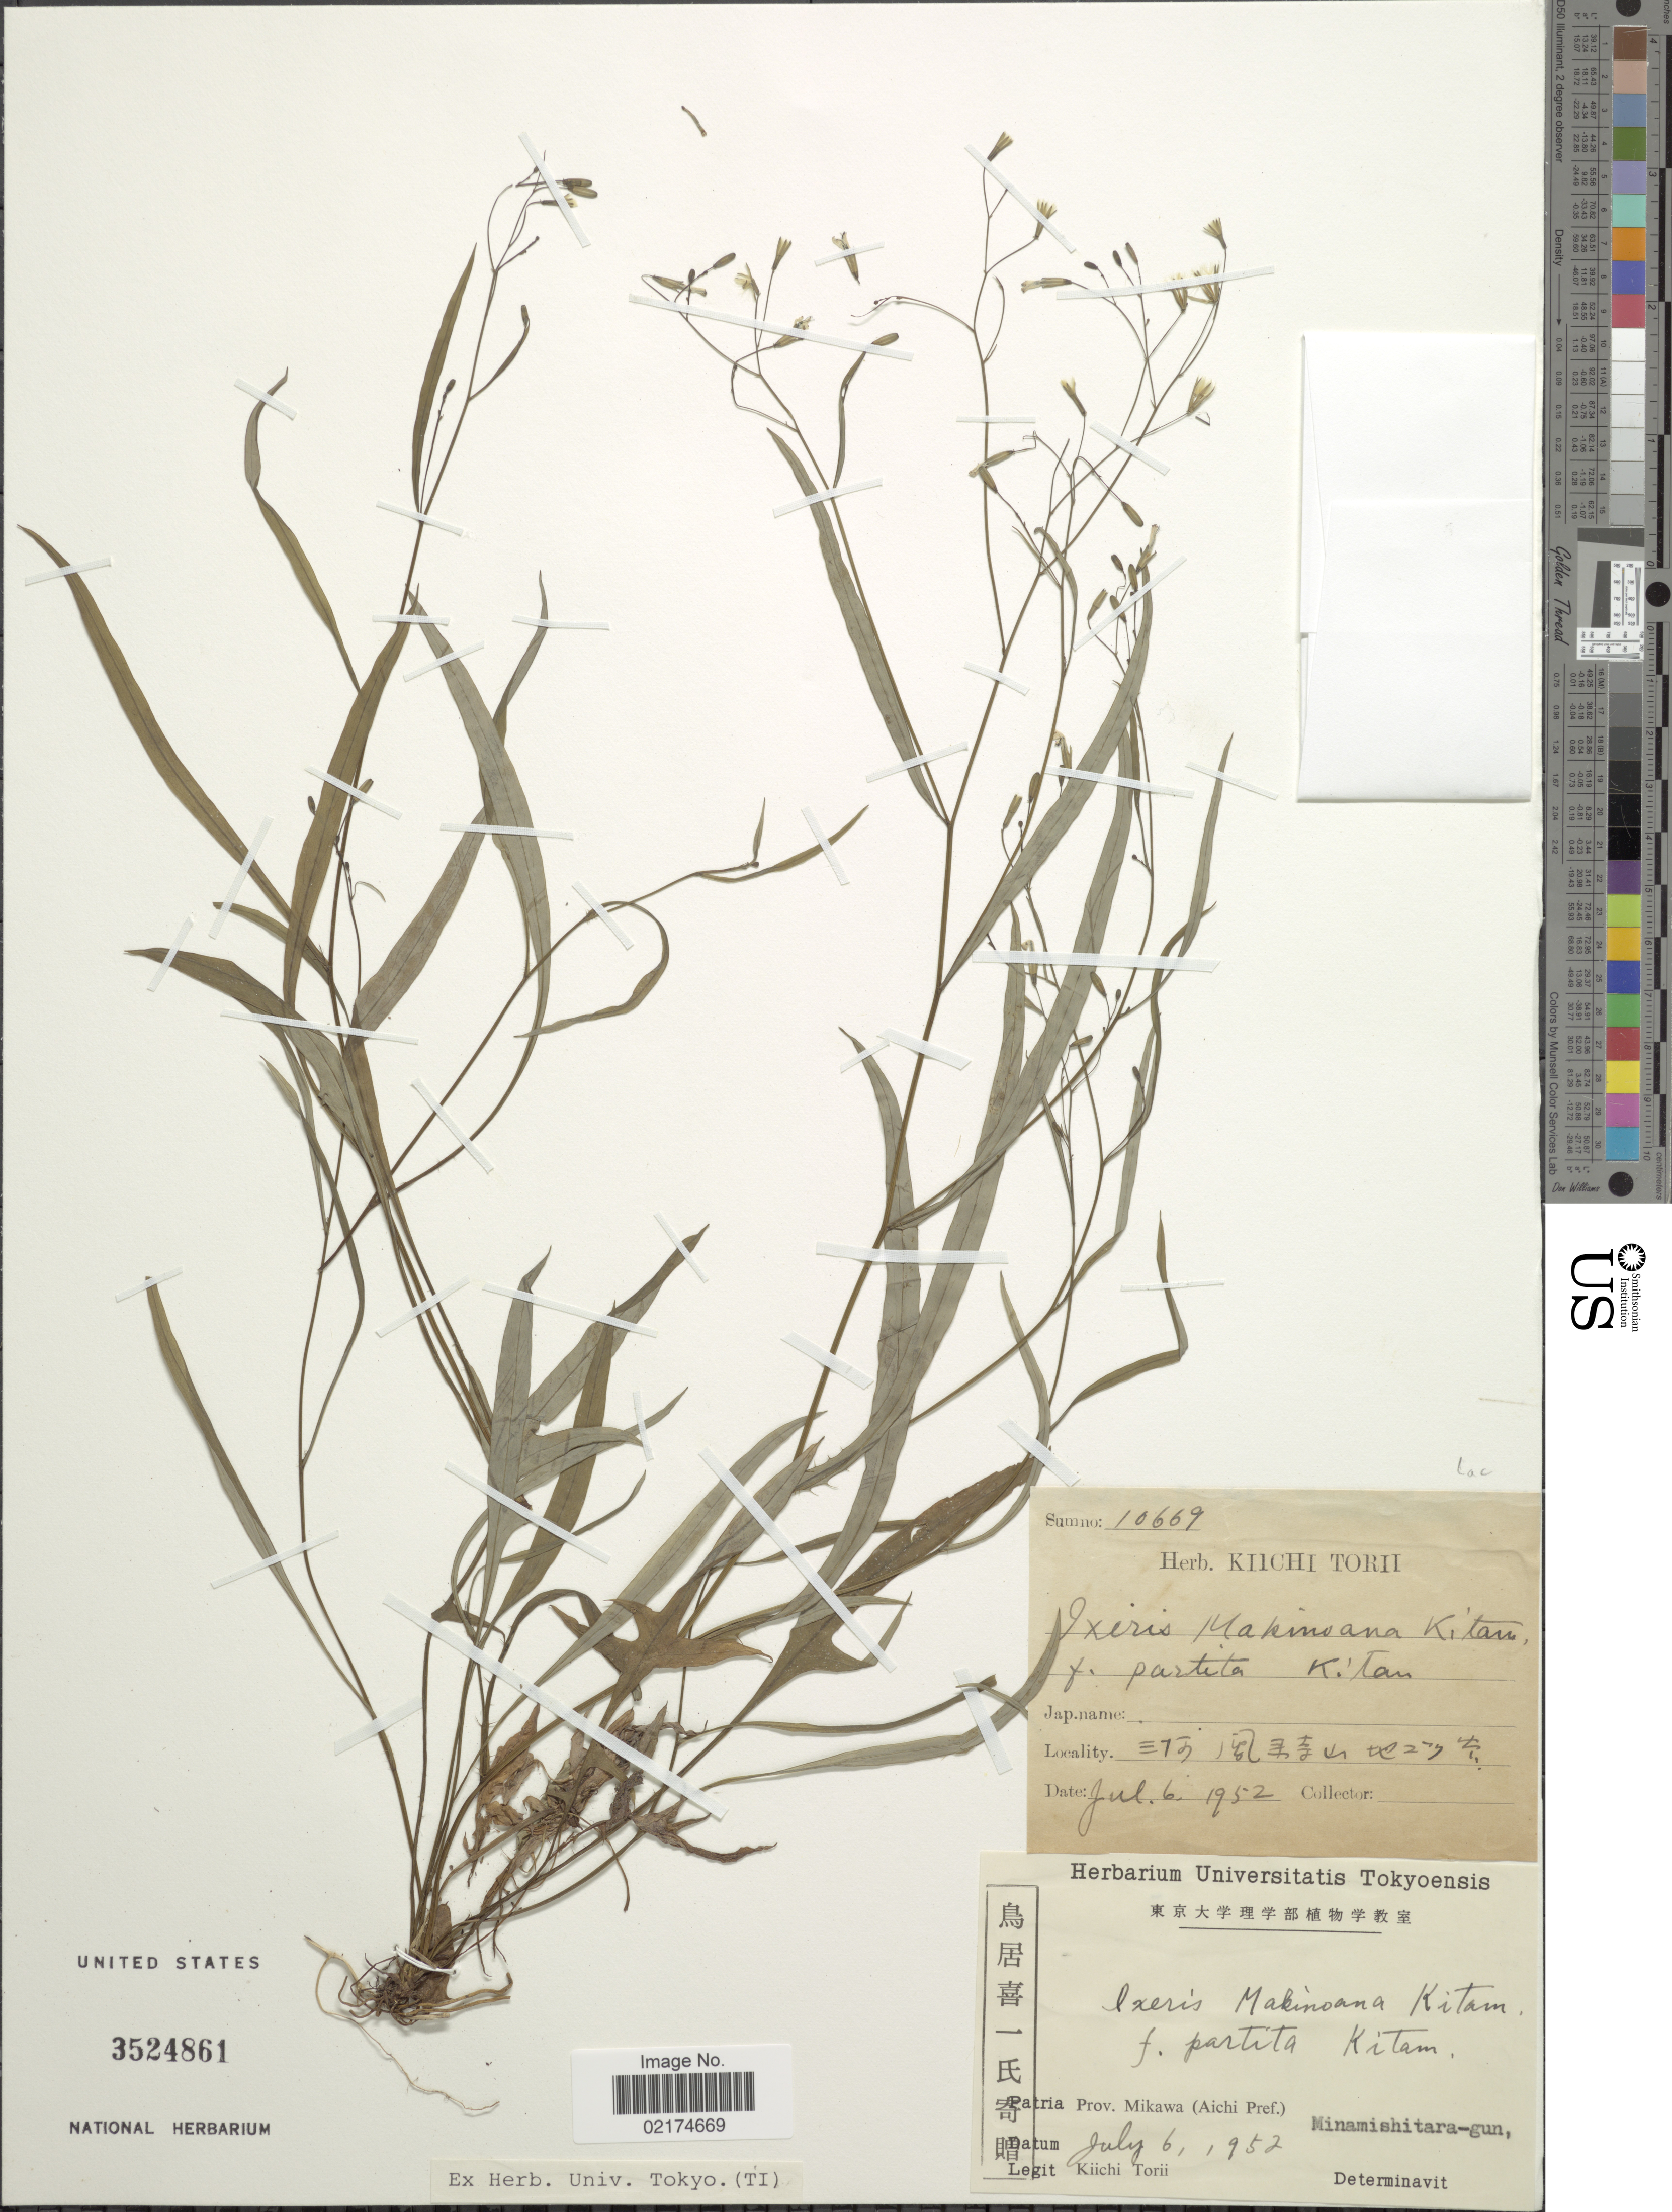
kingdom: Plantae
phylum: Tracheophyta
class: Magnoliopsida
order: Asterales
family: Asteraceae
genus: Ixeridium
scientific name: Ixeridium beauverdianum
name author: (H. Lév.) Spring.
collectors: K. Torii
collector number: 10669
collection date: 1952-07-06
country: Japan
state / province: Aiti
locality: Prov. Mikawa (Aichi Pref.), Minamishitara-gun,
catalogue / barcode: US 3524861